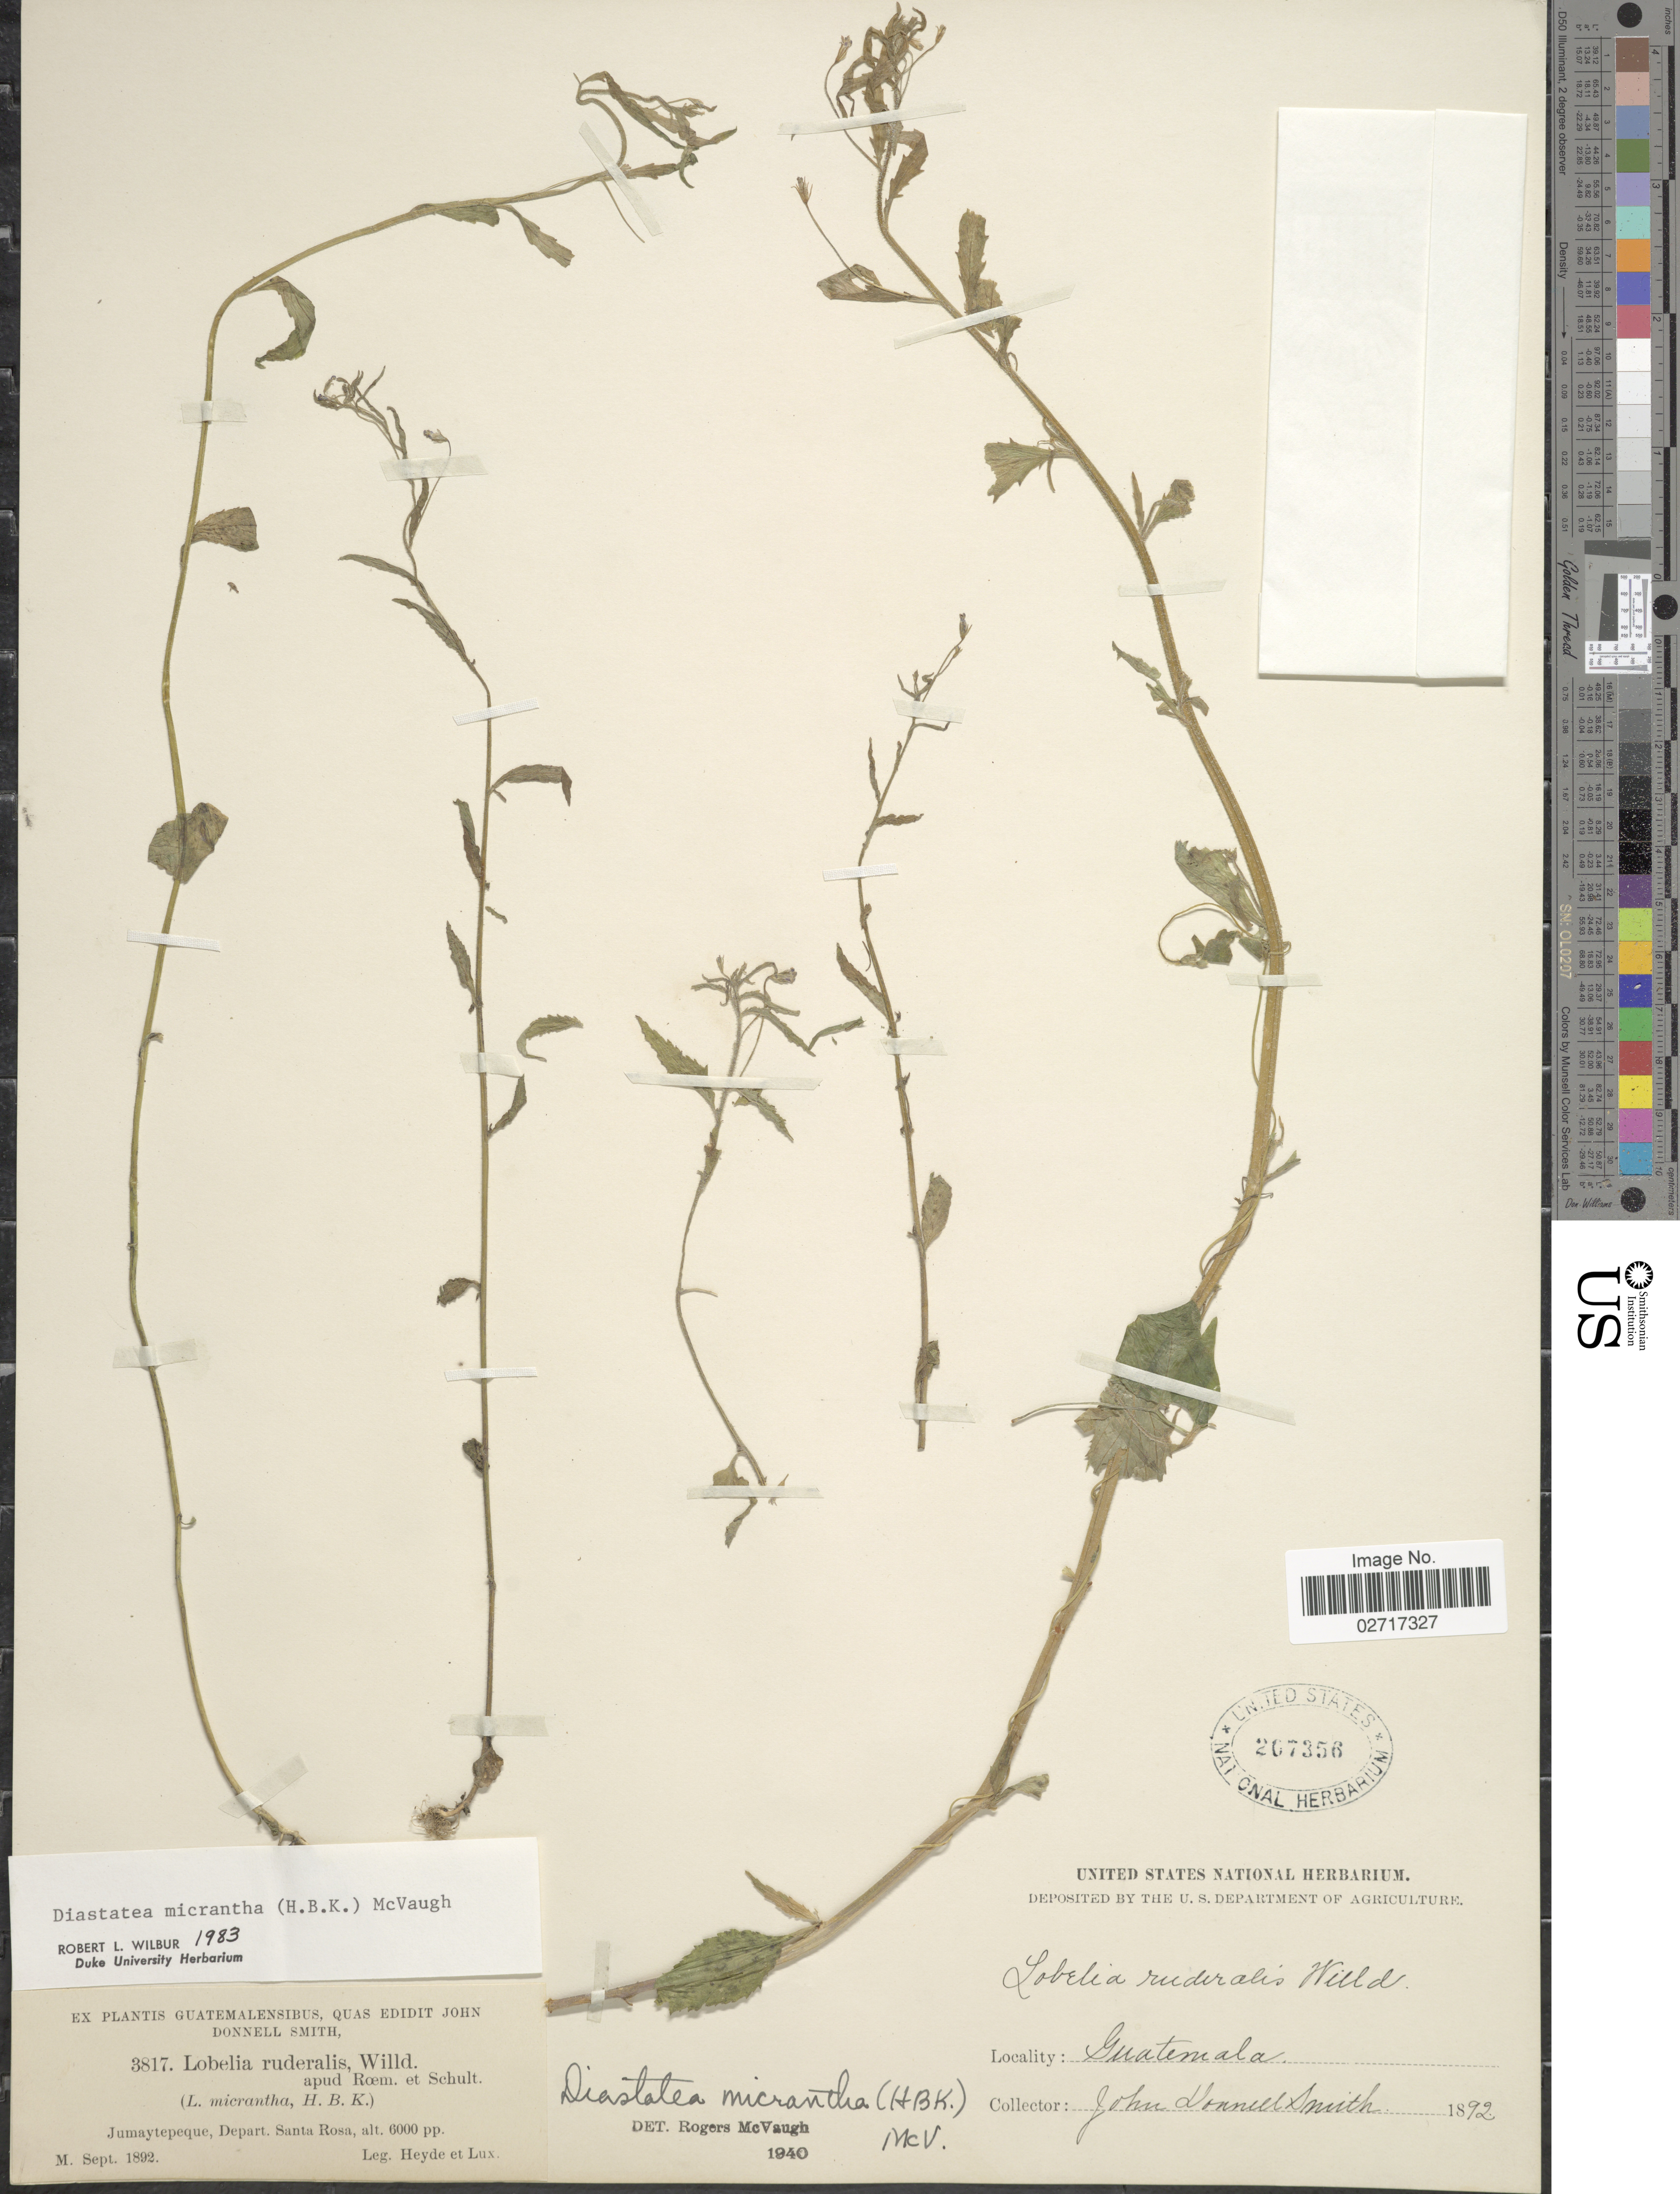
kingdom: Plantae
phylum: Tracheophyta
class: Magnoliopsida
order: Asterales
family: Campanulaceae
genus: Diastatea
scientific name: Diastatea micrantha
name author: (Kunth) McVaugh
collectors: Heyde & Lux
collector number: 3817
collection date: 1892-09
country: Guatemala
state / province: Santa Rosa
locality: Jumaytepeque, Depart. Santa Rosa.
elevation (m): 1829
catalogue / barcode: US 207356